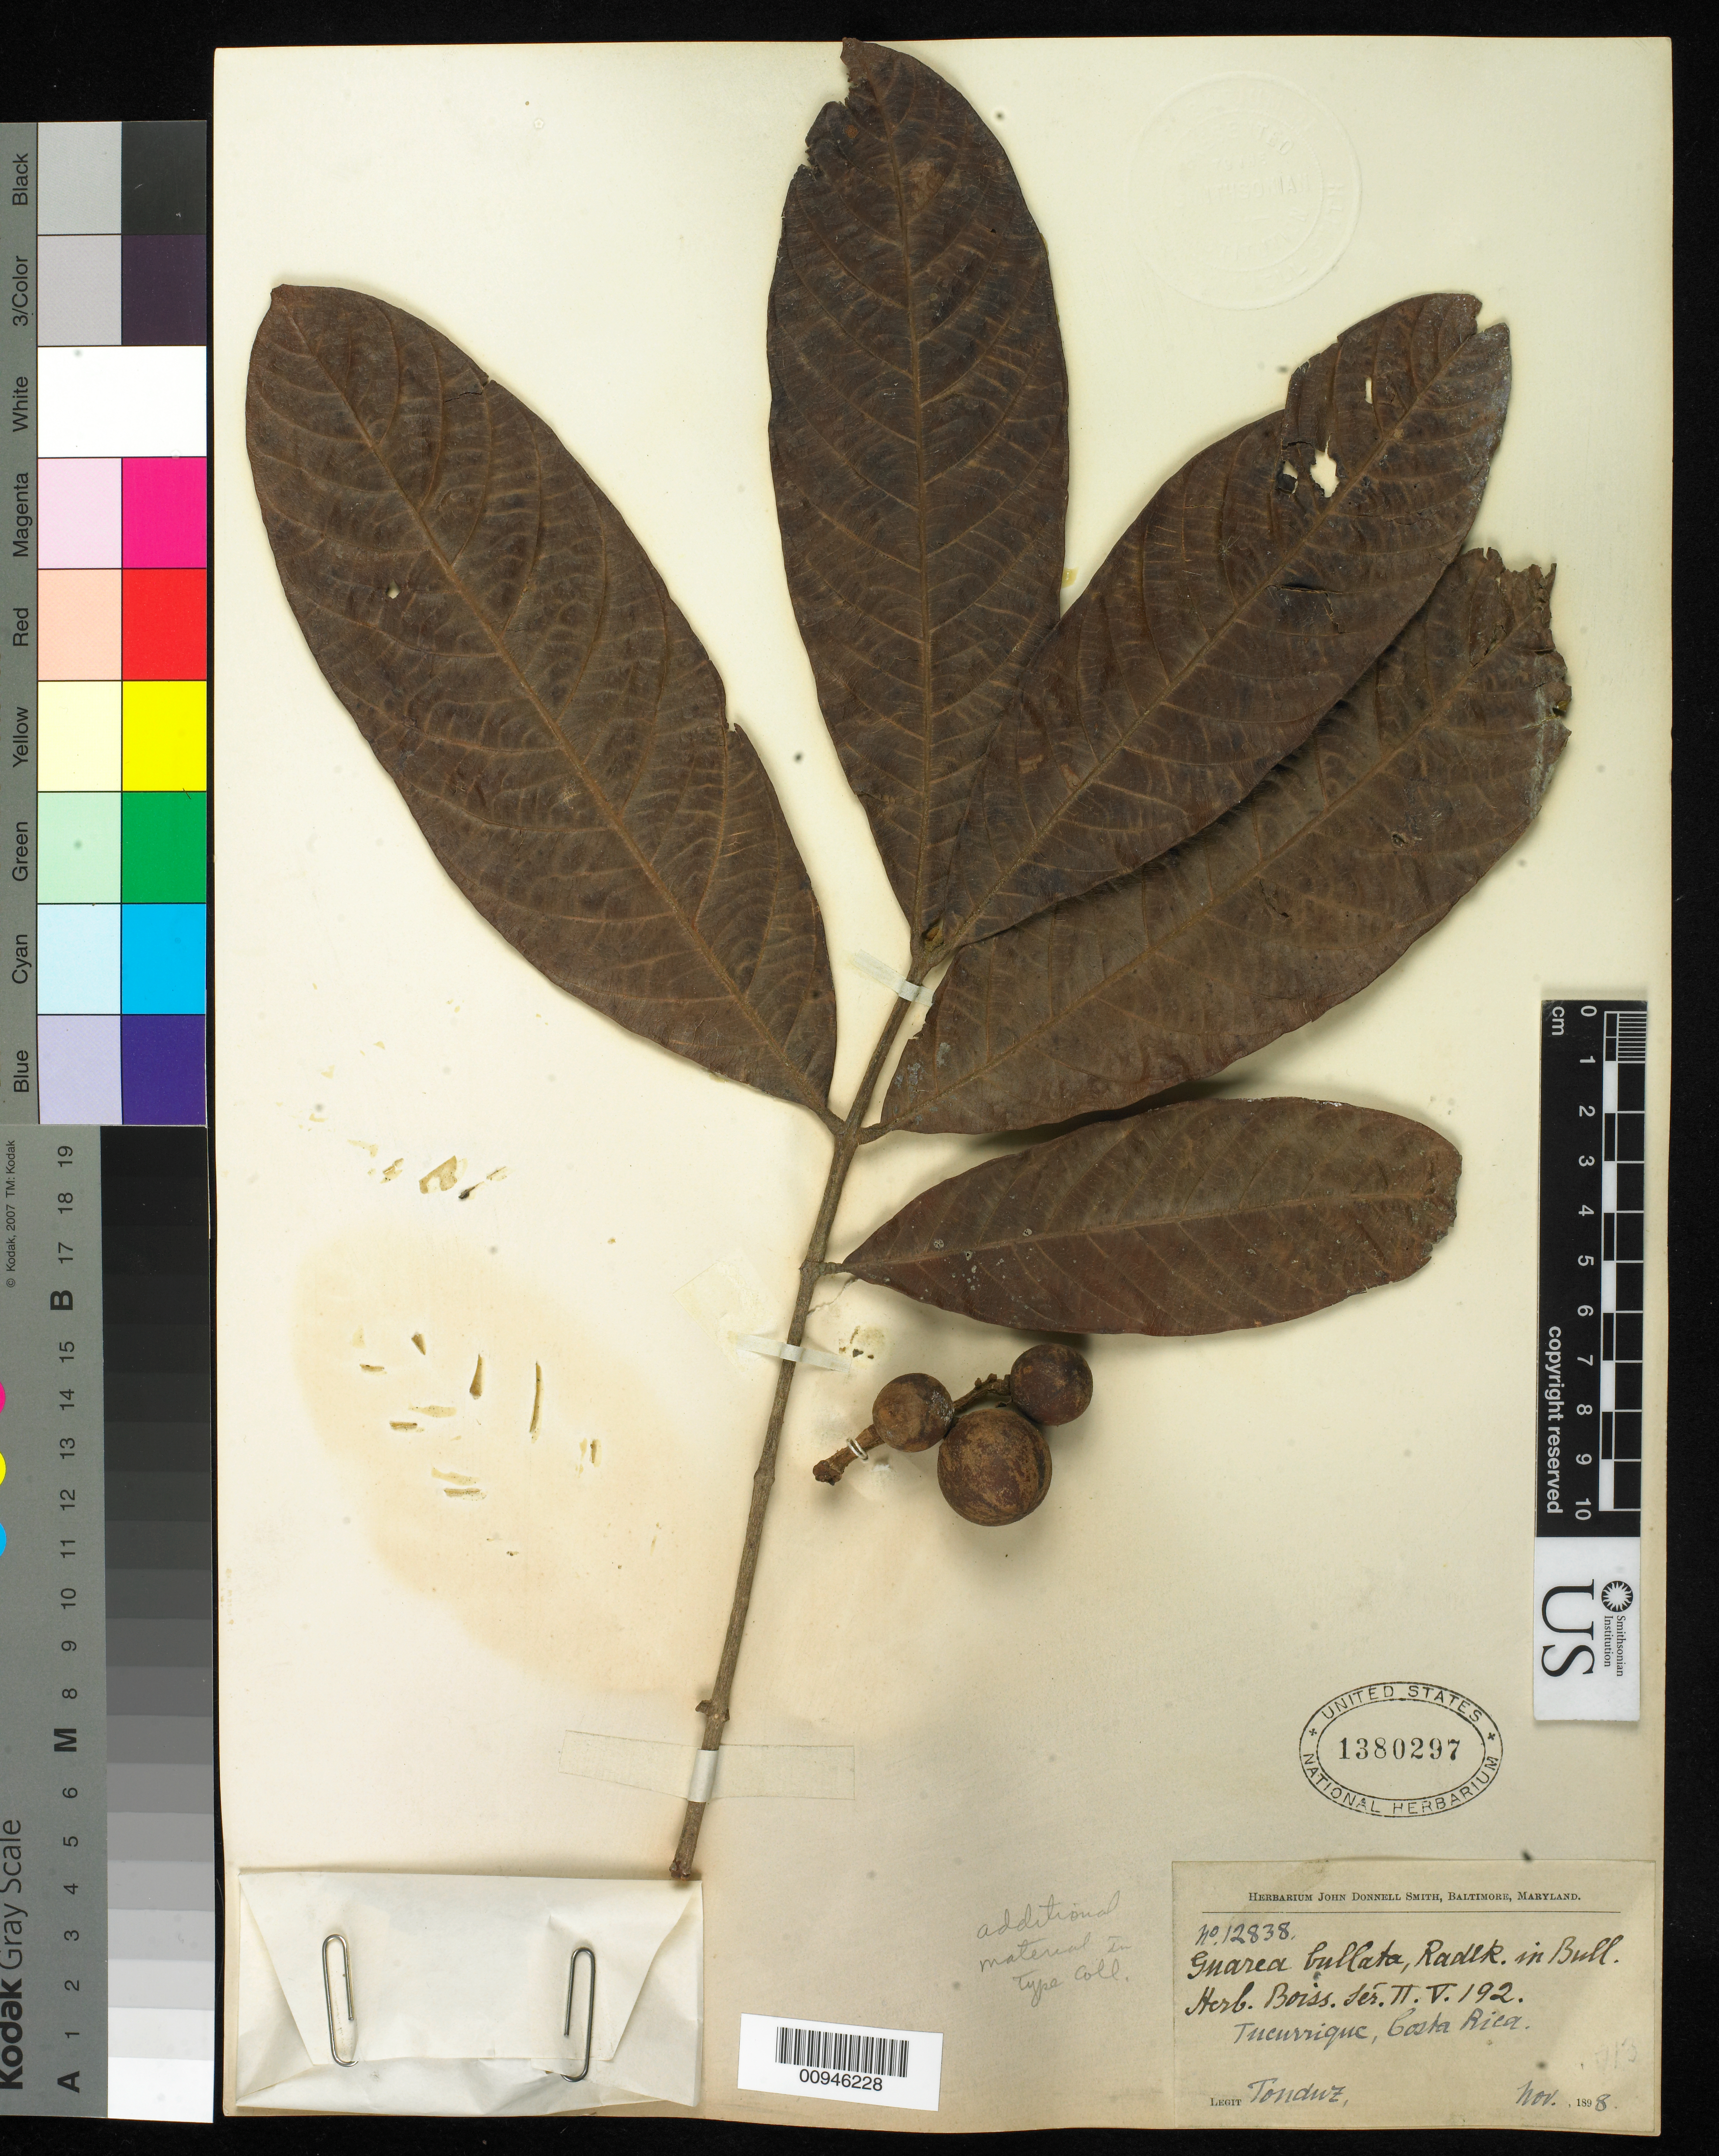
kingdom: Plantae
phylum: Tracheophyta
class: Magnoliopsida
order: Sapindales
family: Meliaceae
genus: Guarea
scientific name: Guarea bullata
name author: Radlk.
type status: Isotype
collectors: A. Tonduz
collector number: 12838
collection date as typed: Nov 1898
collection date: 1898-11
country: Costa Rica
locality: Tucurrique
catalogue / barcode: US 1380297